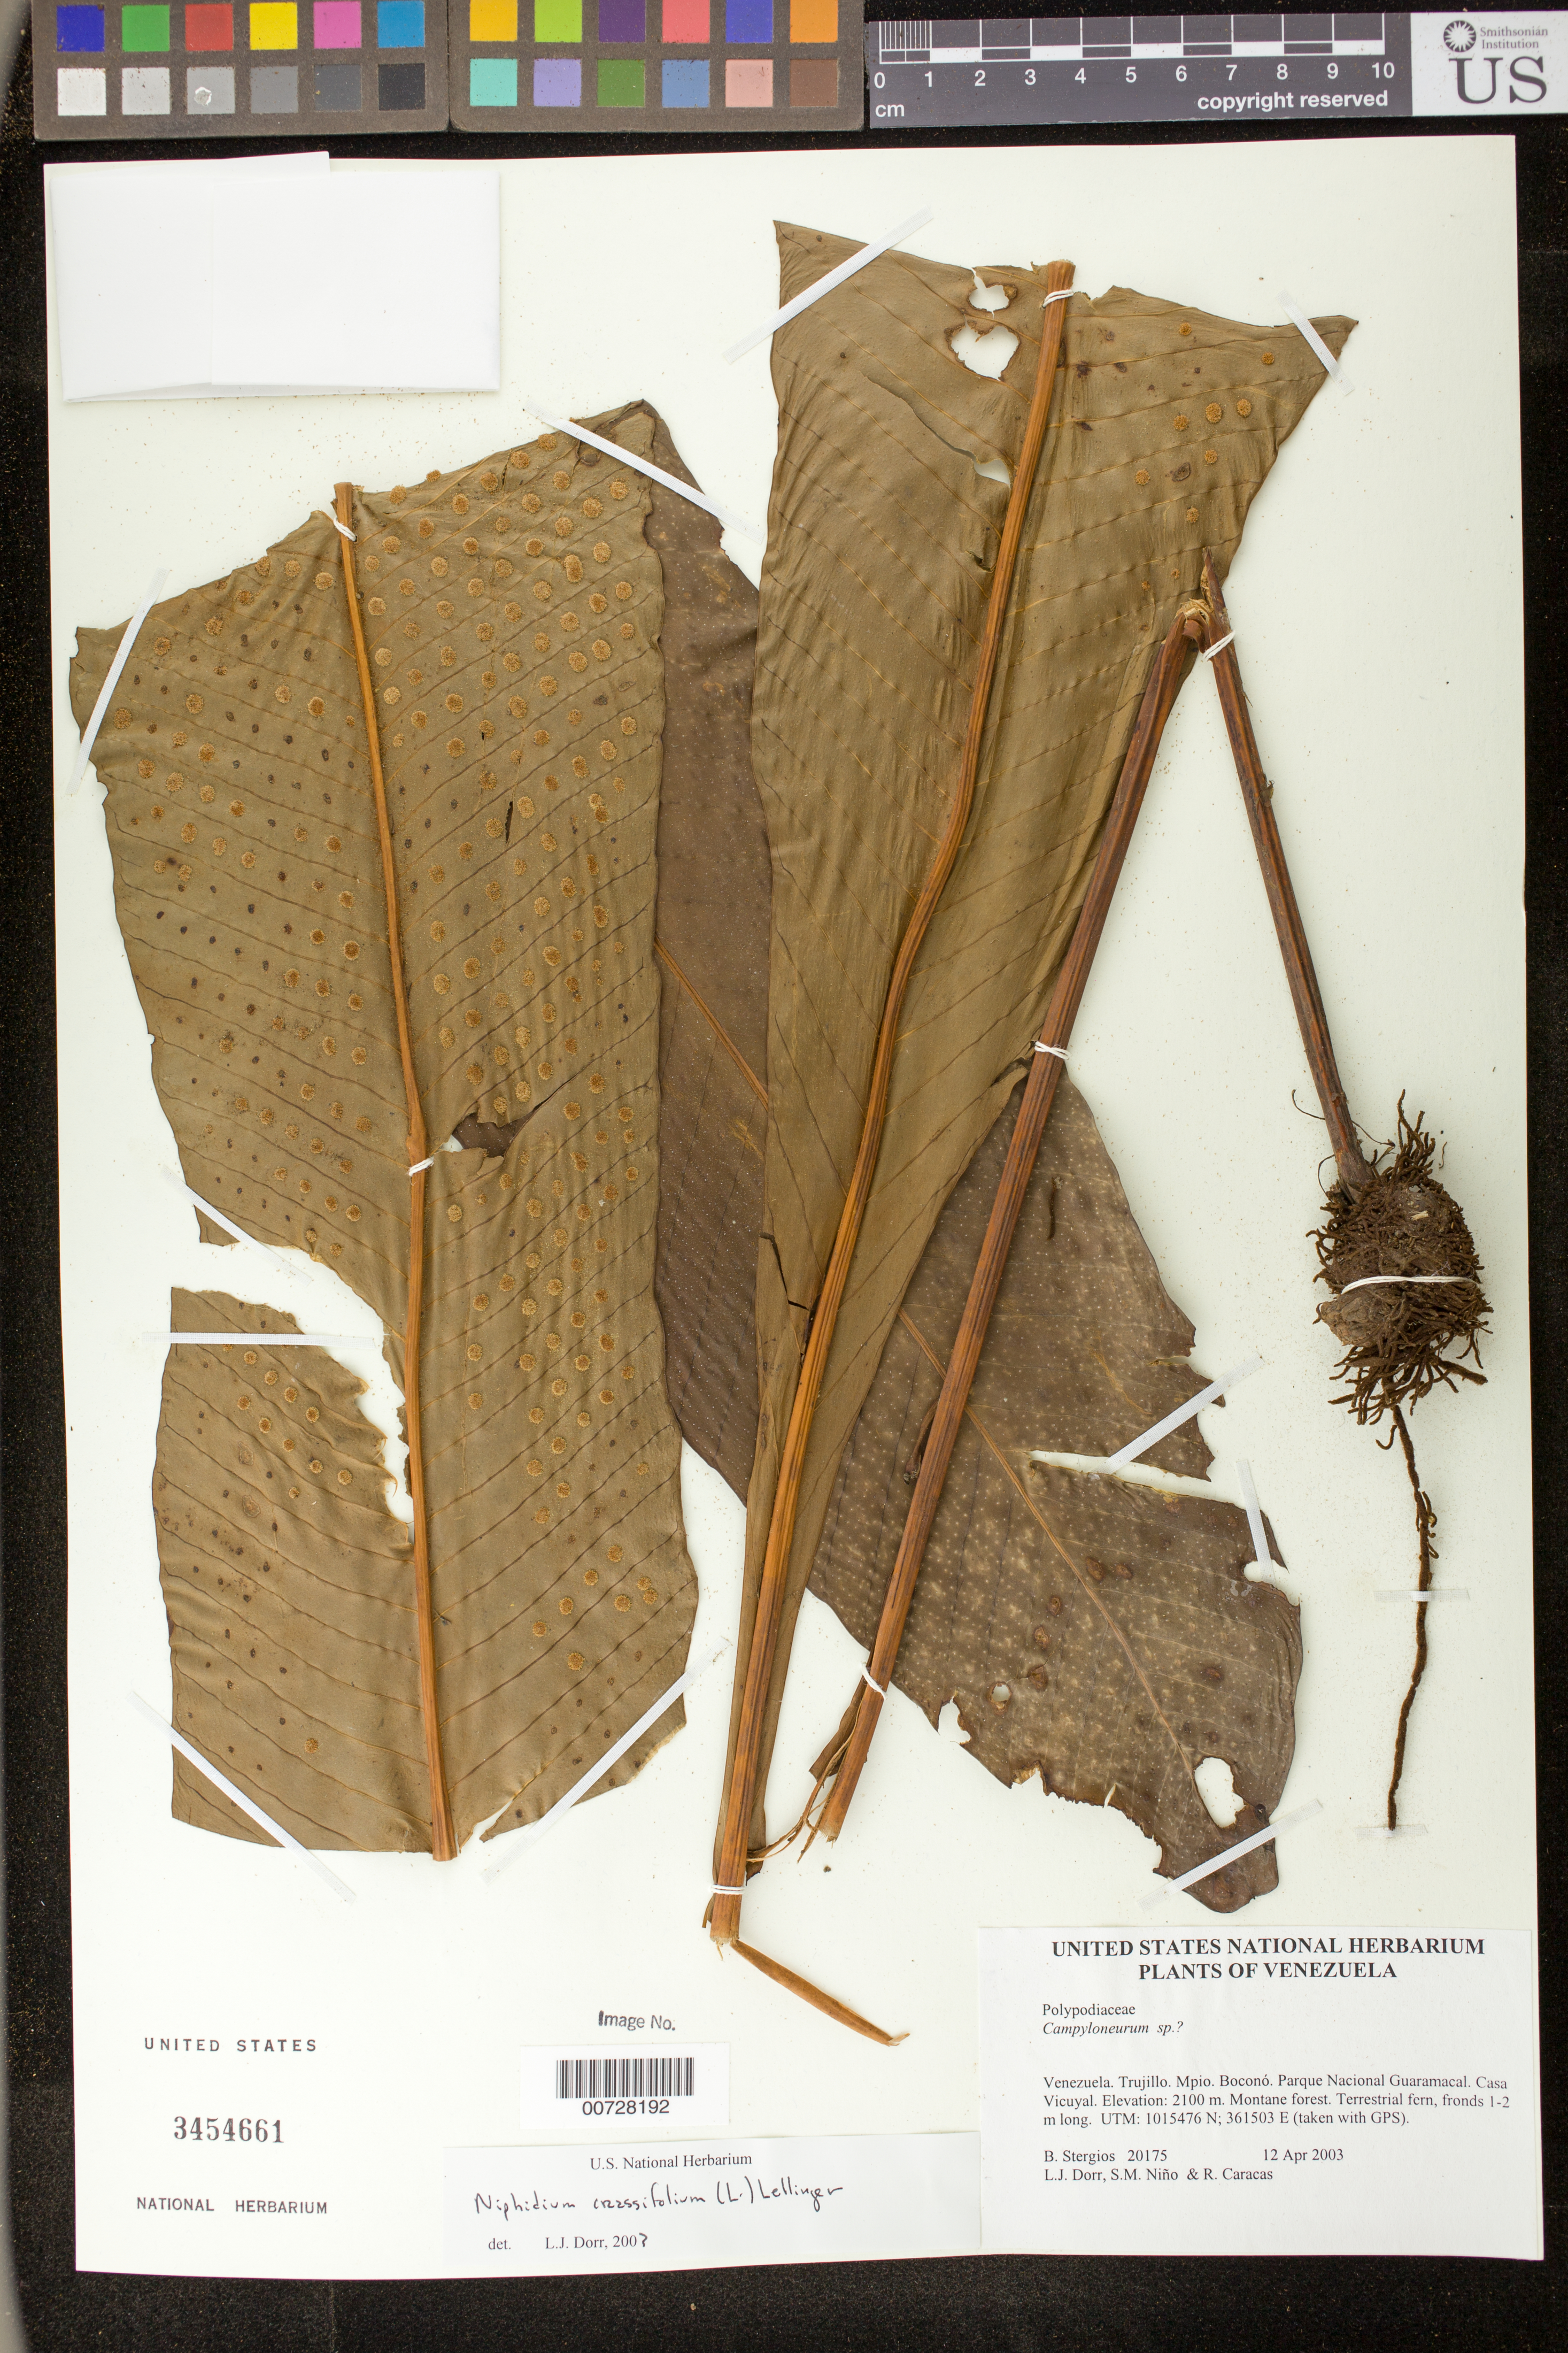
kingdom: Plantae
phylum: Tracheophyta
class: Polypodiopsida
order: Polypodiales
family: Polypodiaceae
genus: Niphidium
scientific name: Niphidium crassifolium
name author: (L.) Lellinger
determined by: Dorr, L. J., (BOT), Smithsonian Institution - National Museum of Natural History (UNITED STATES)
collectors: B. G. Stergios, L. J. Dorr, S. M. Niño & R. Caracas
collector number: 20175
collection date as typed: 12 Apr 2003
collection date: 2003-04-12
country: Venezuela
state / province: Trujillo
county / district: Boconó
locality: Parque Nacional Guaramacal. Casa Vicuyal.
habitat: Montane forest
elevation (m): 2100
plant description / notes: F, NY, PORT, UC, US, VEN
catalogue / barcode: US 3454661